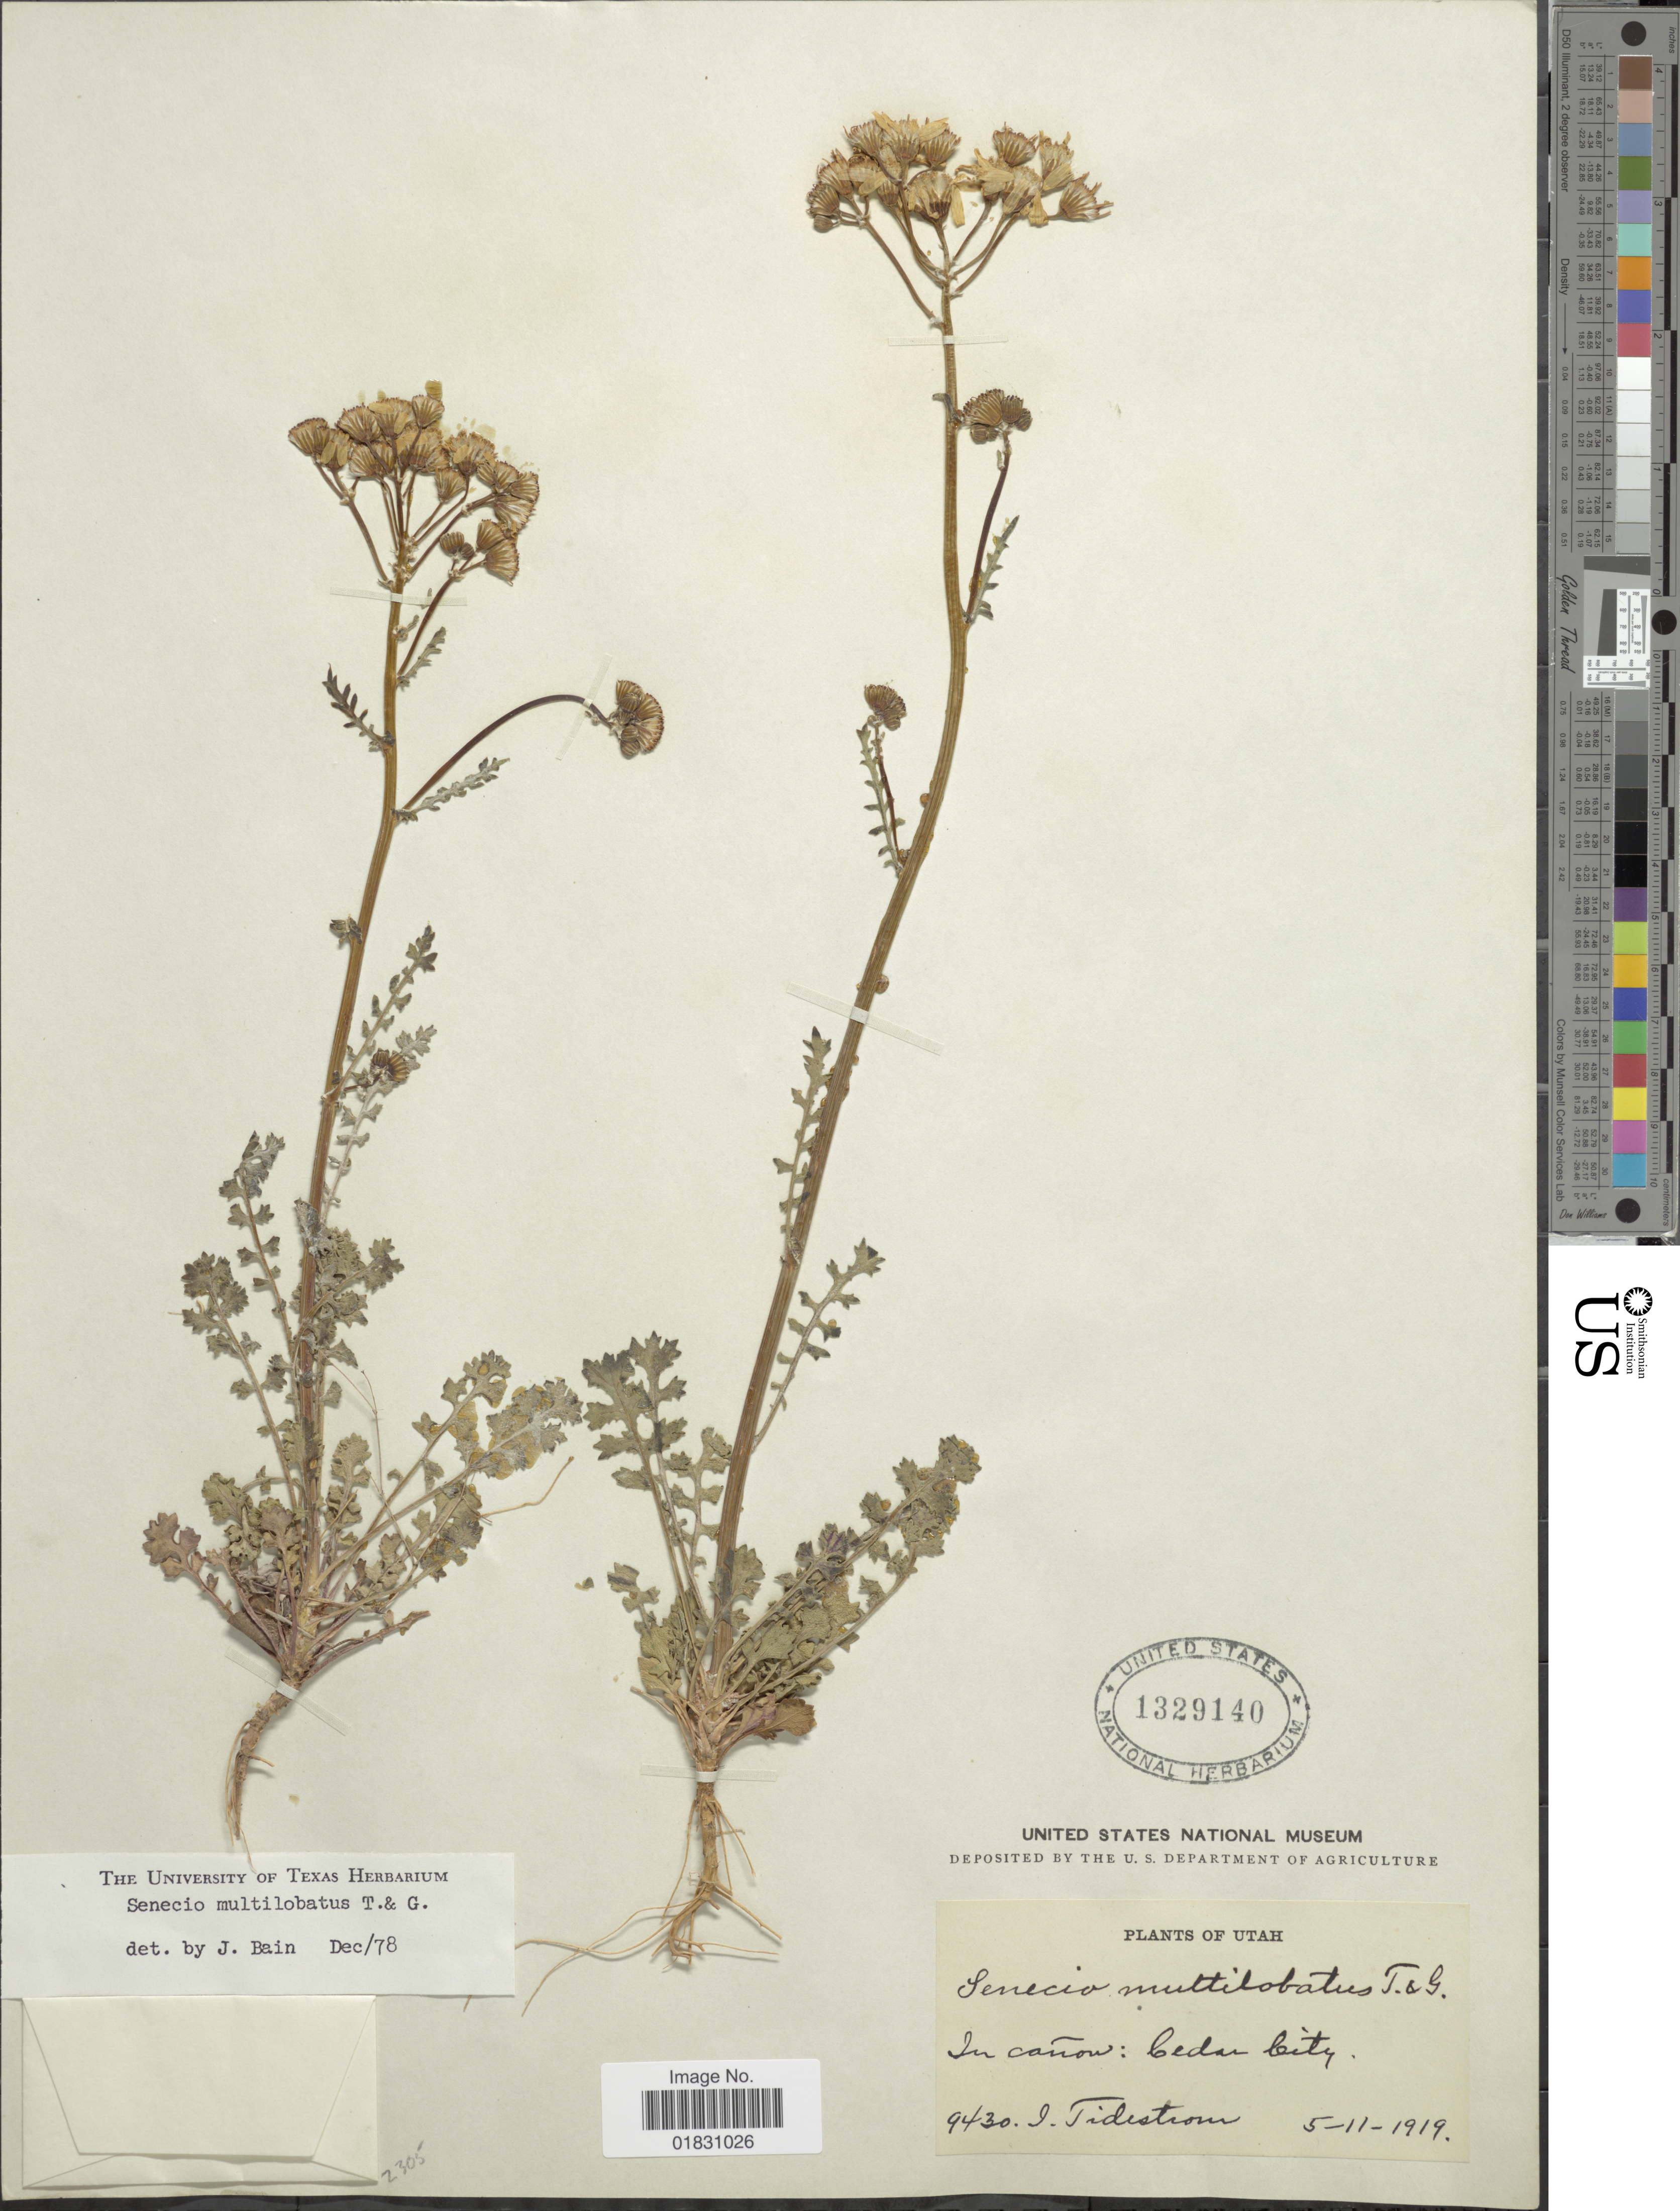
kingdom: Plantae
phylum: Tracheophyta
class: Magnoliopsida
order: Asterales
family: Asteraceae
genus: Packera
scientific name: Packera multilobata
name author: (Torr. & A. Gray) W.A. Weber & Á. Löve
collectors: I. F. Tidestrom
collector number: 9430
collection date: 1919-05-11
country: United States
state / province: Utah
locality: In canon: Cedar City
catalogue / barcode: US 1329140